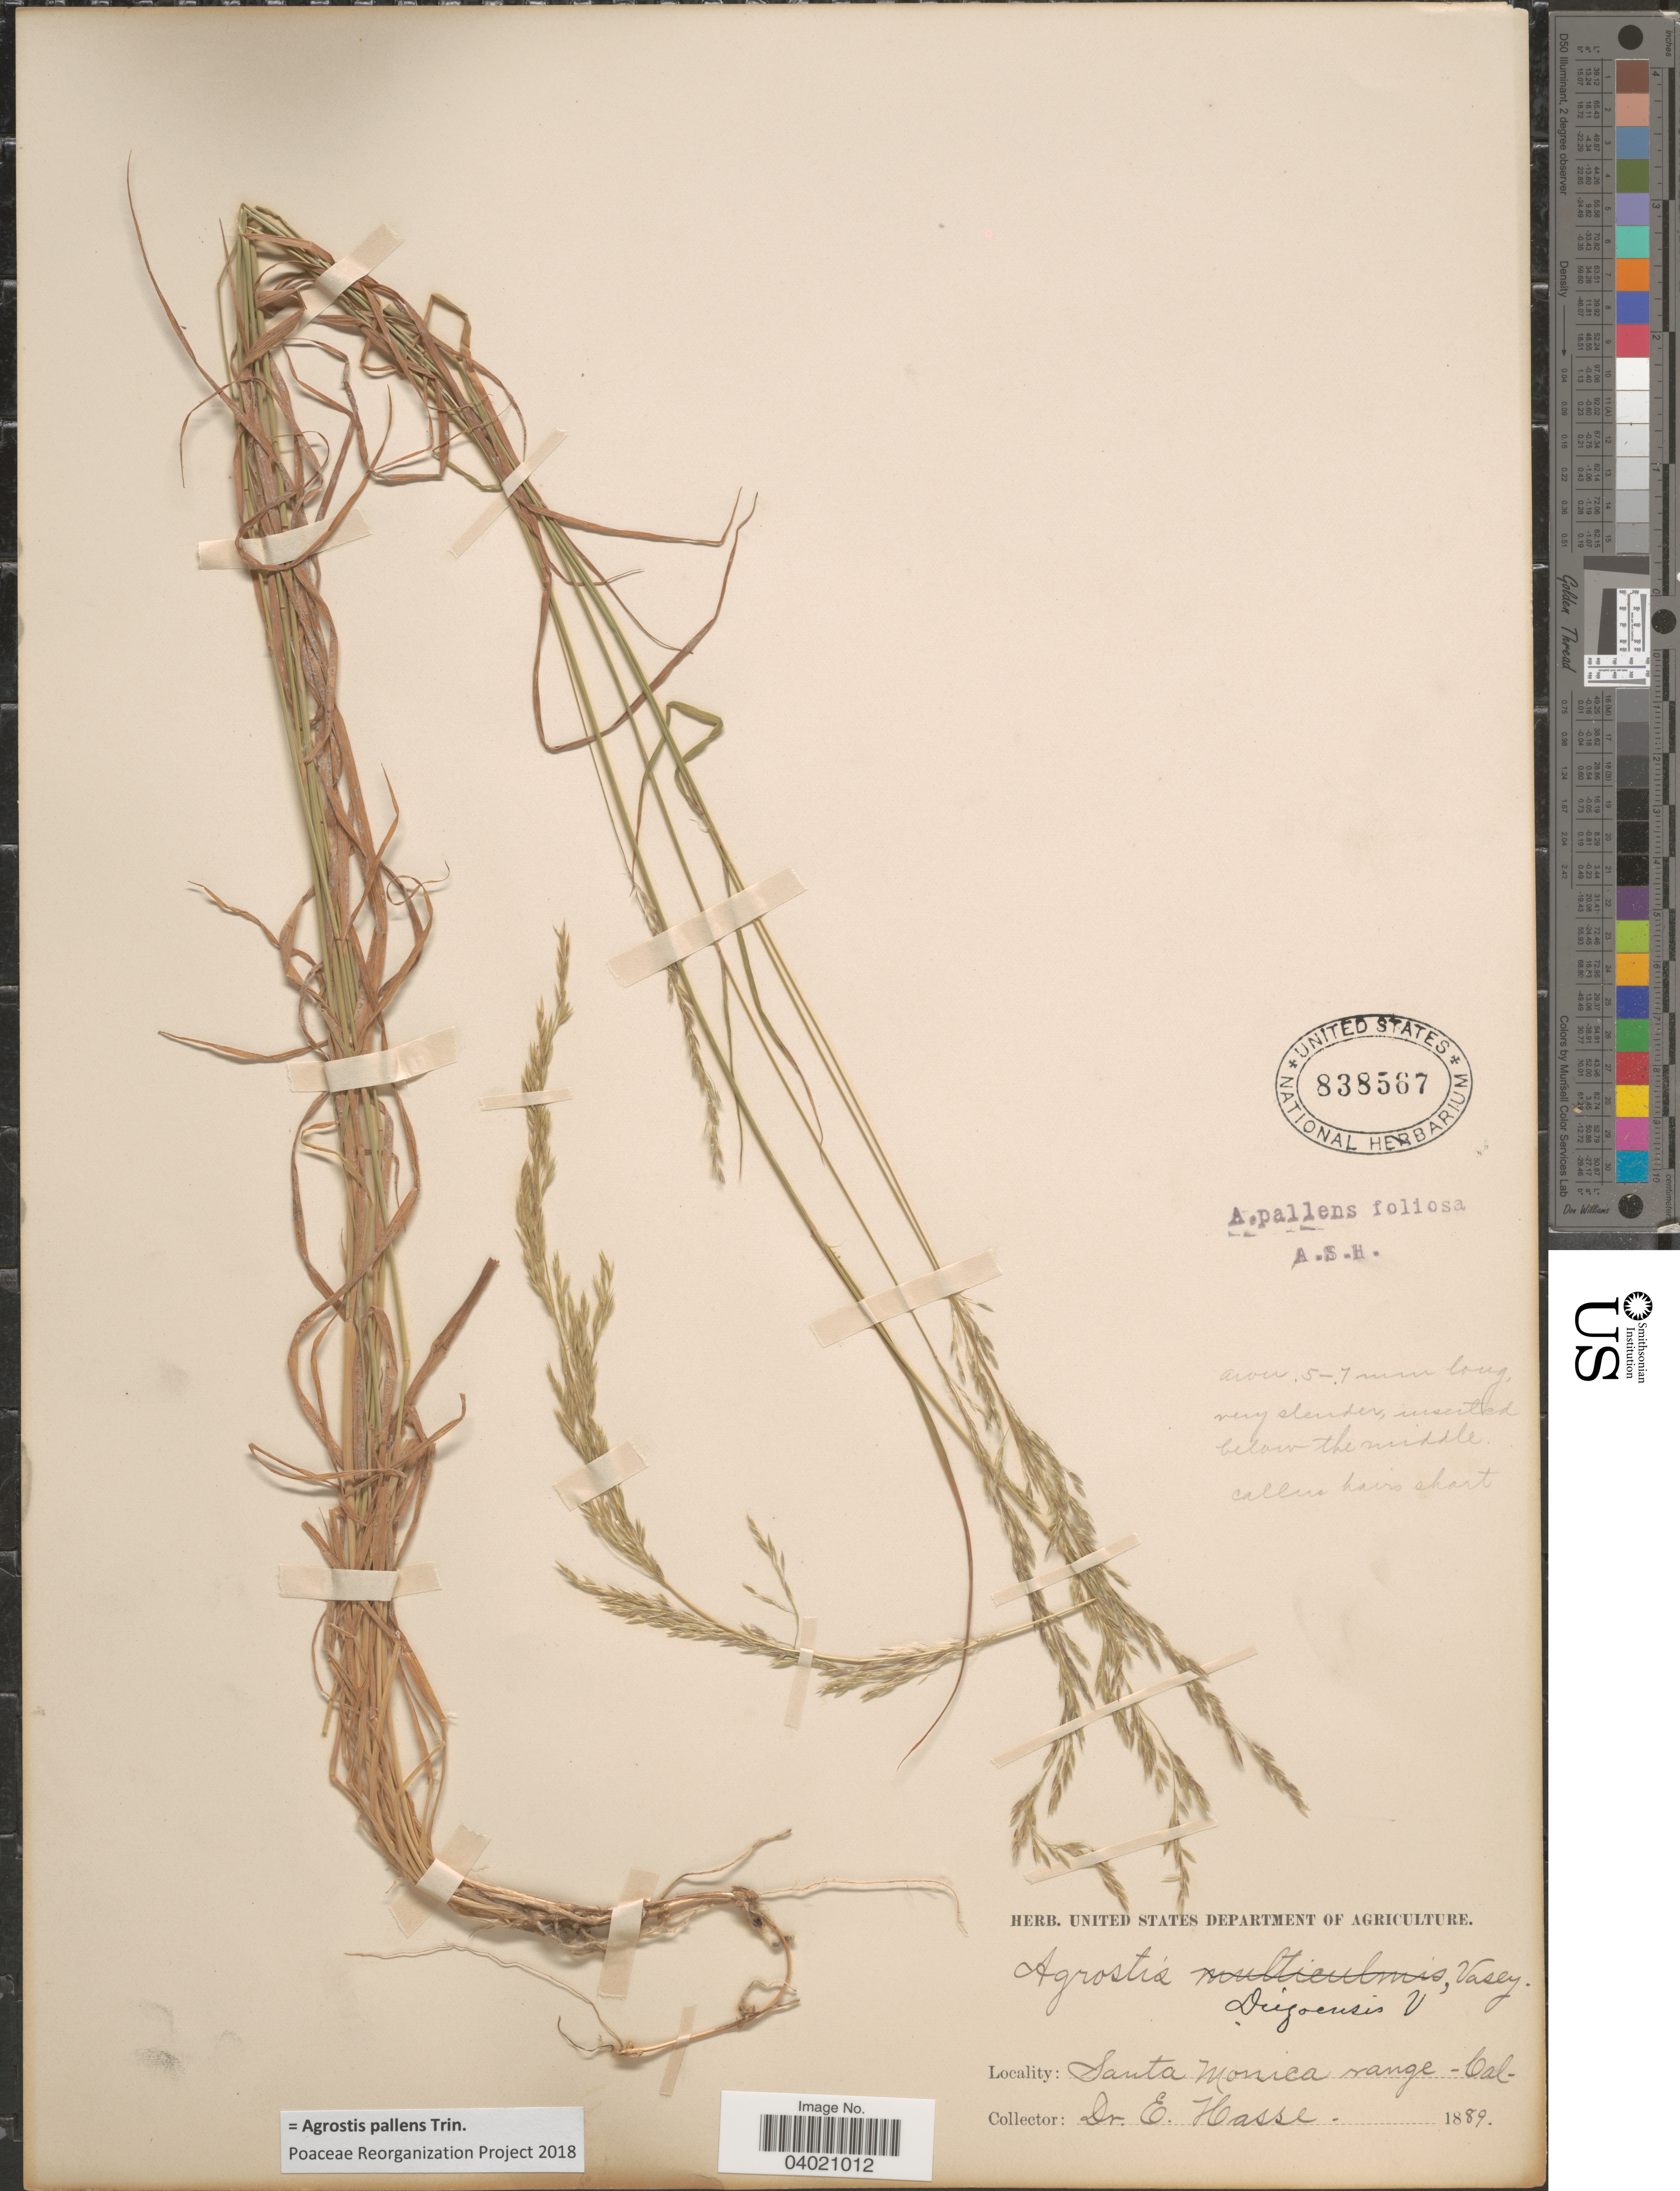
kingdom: Plantae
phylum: Tracheophyta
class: Liliopsida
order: Poales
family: Poaceae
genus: Agrostis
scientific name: Agrostis pallens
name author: Trin.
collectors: E. Hasse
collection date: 1889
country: United States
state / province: California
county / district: Los Angeles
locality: Santa Monica range.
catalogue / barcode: US 838567